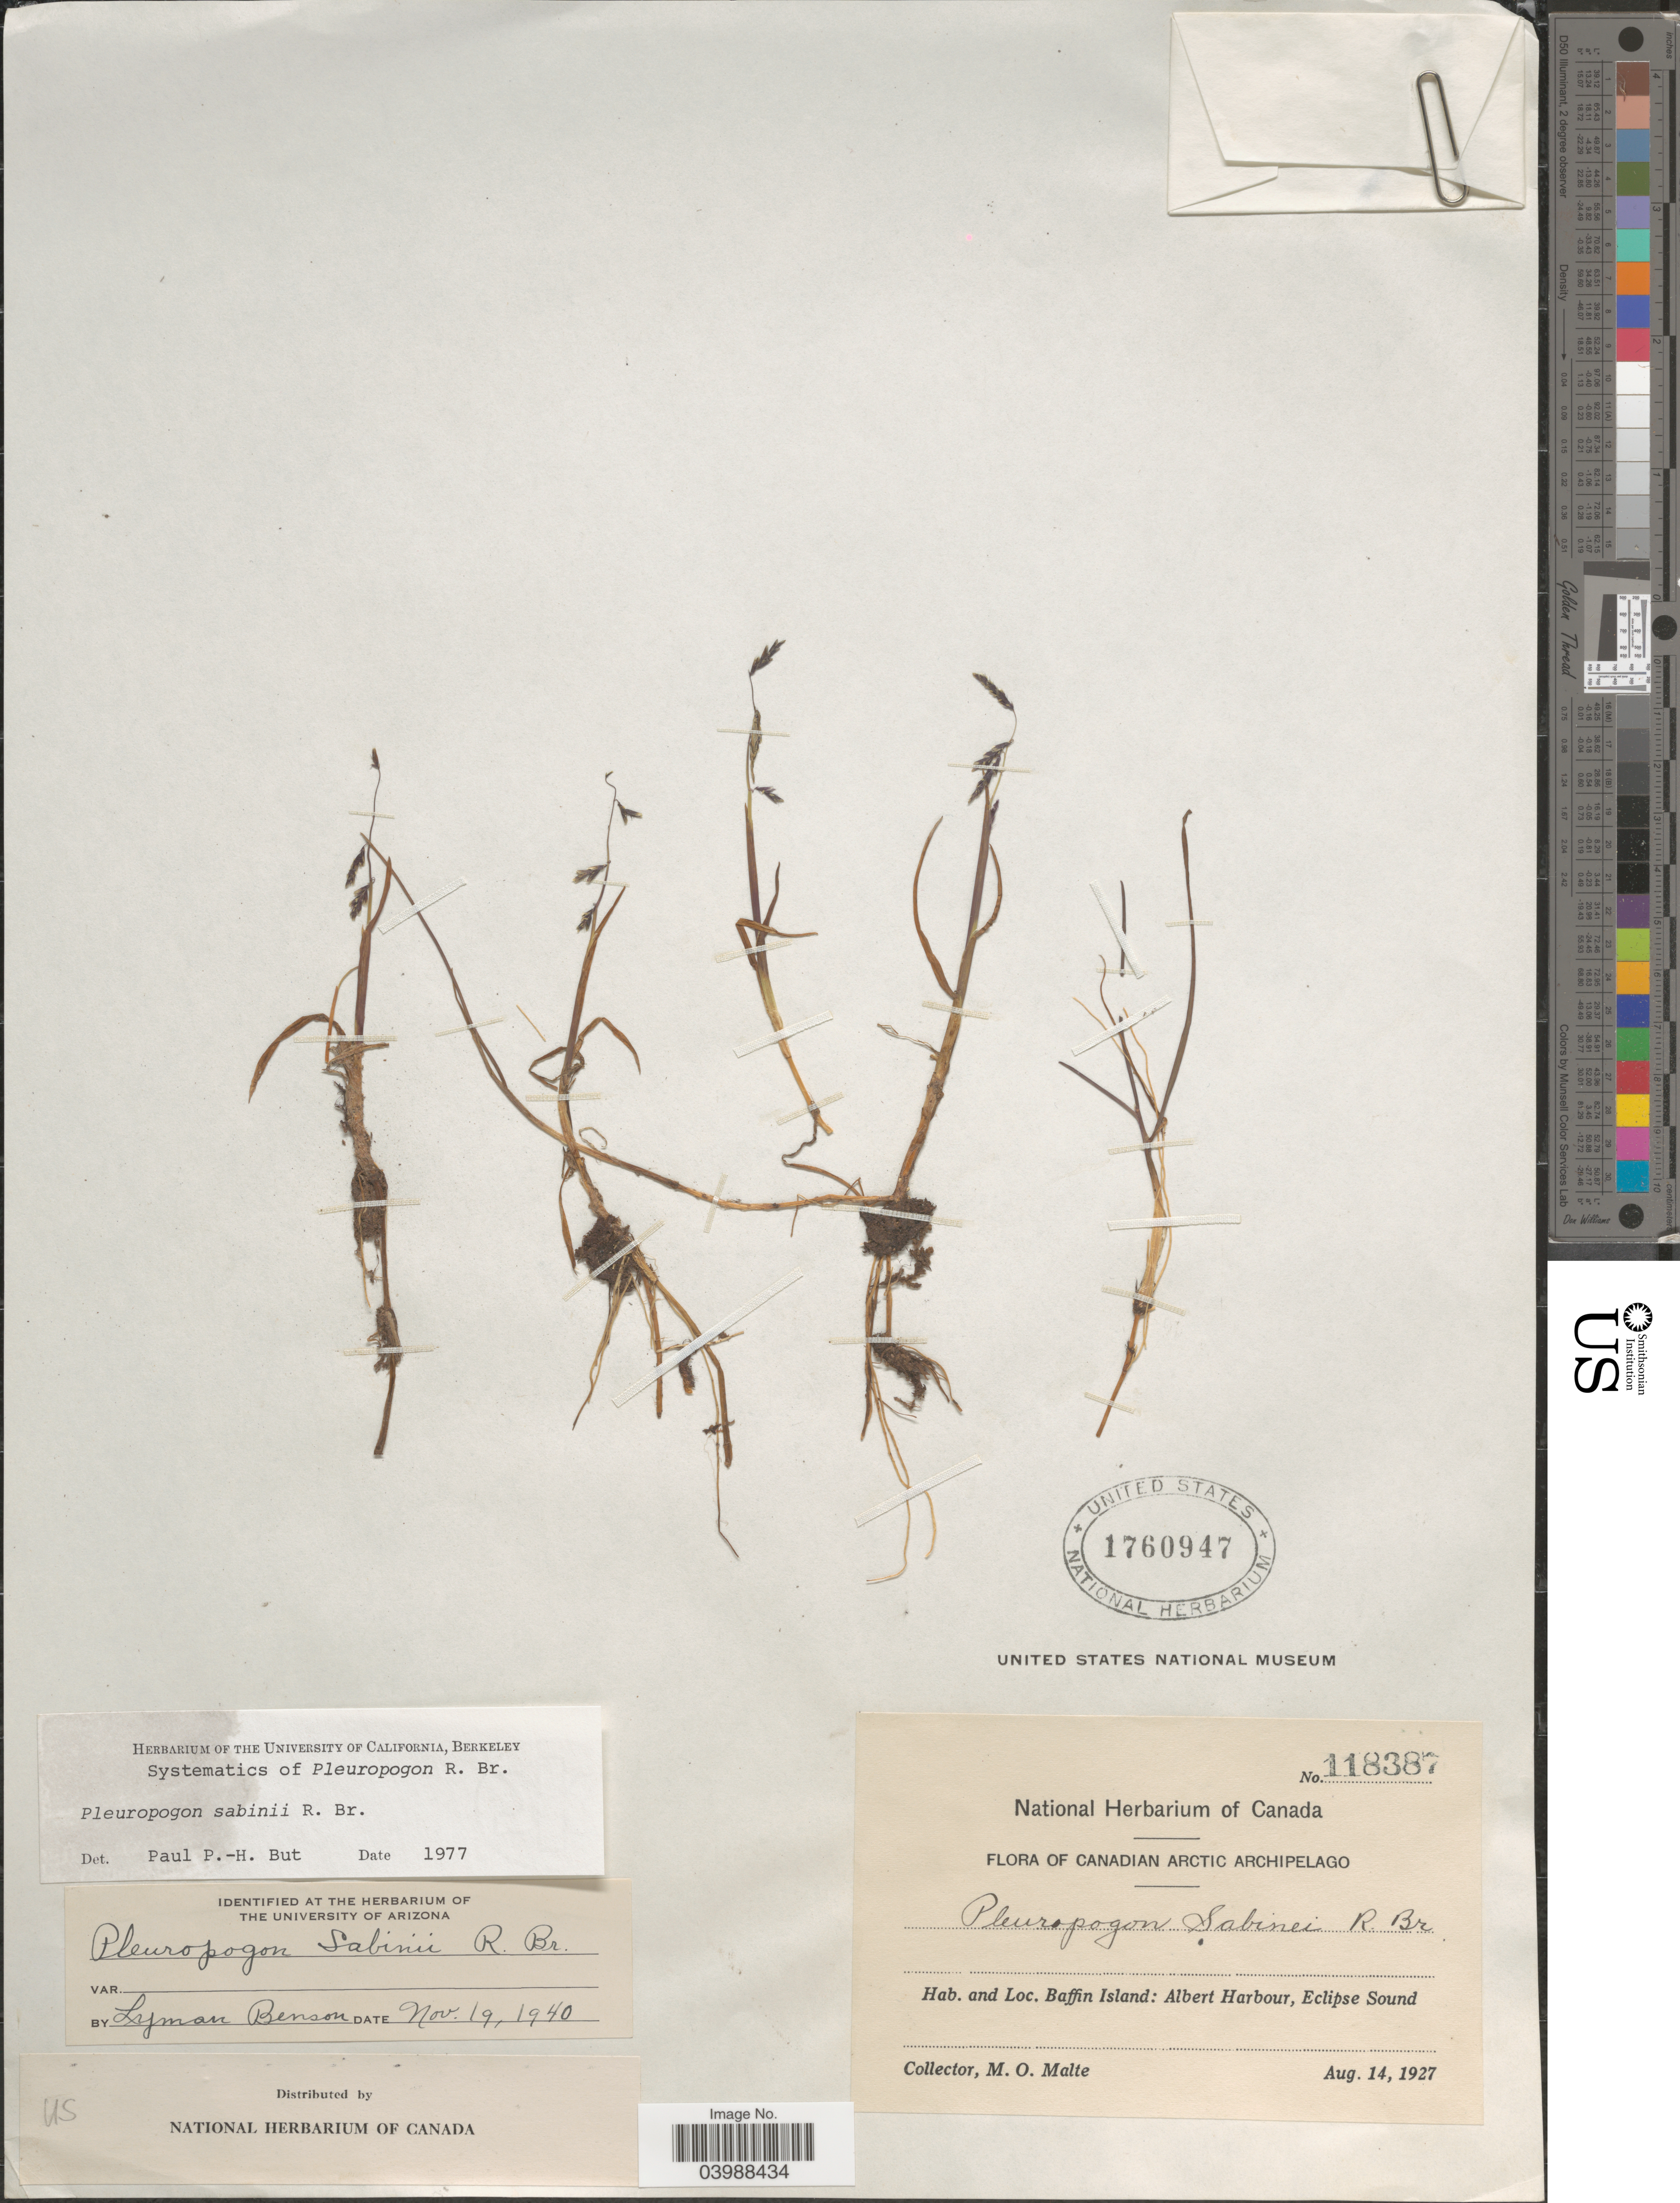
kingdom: Plantae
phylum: Tracheophyta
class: Liliopsida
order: Poales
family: Poaceae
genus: Pleuropogon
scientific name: Pleuropogon sabinei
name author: R. Br.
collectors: M. O. Malte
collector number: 118387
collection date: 1927-08-14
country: Canada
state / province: Nunavut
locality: Canadian Arctic Archipelago. Baffin Island: Albert Harbour, Eclipse Sound.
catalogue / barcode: US 1760947